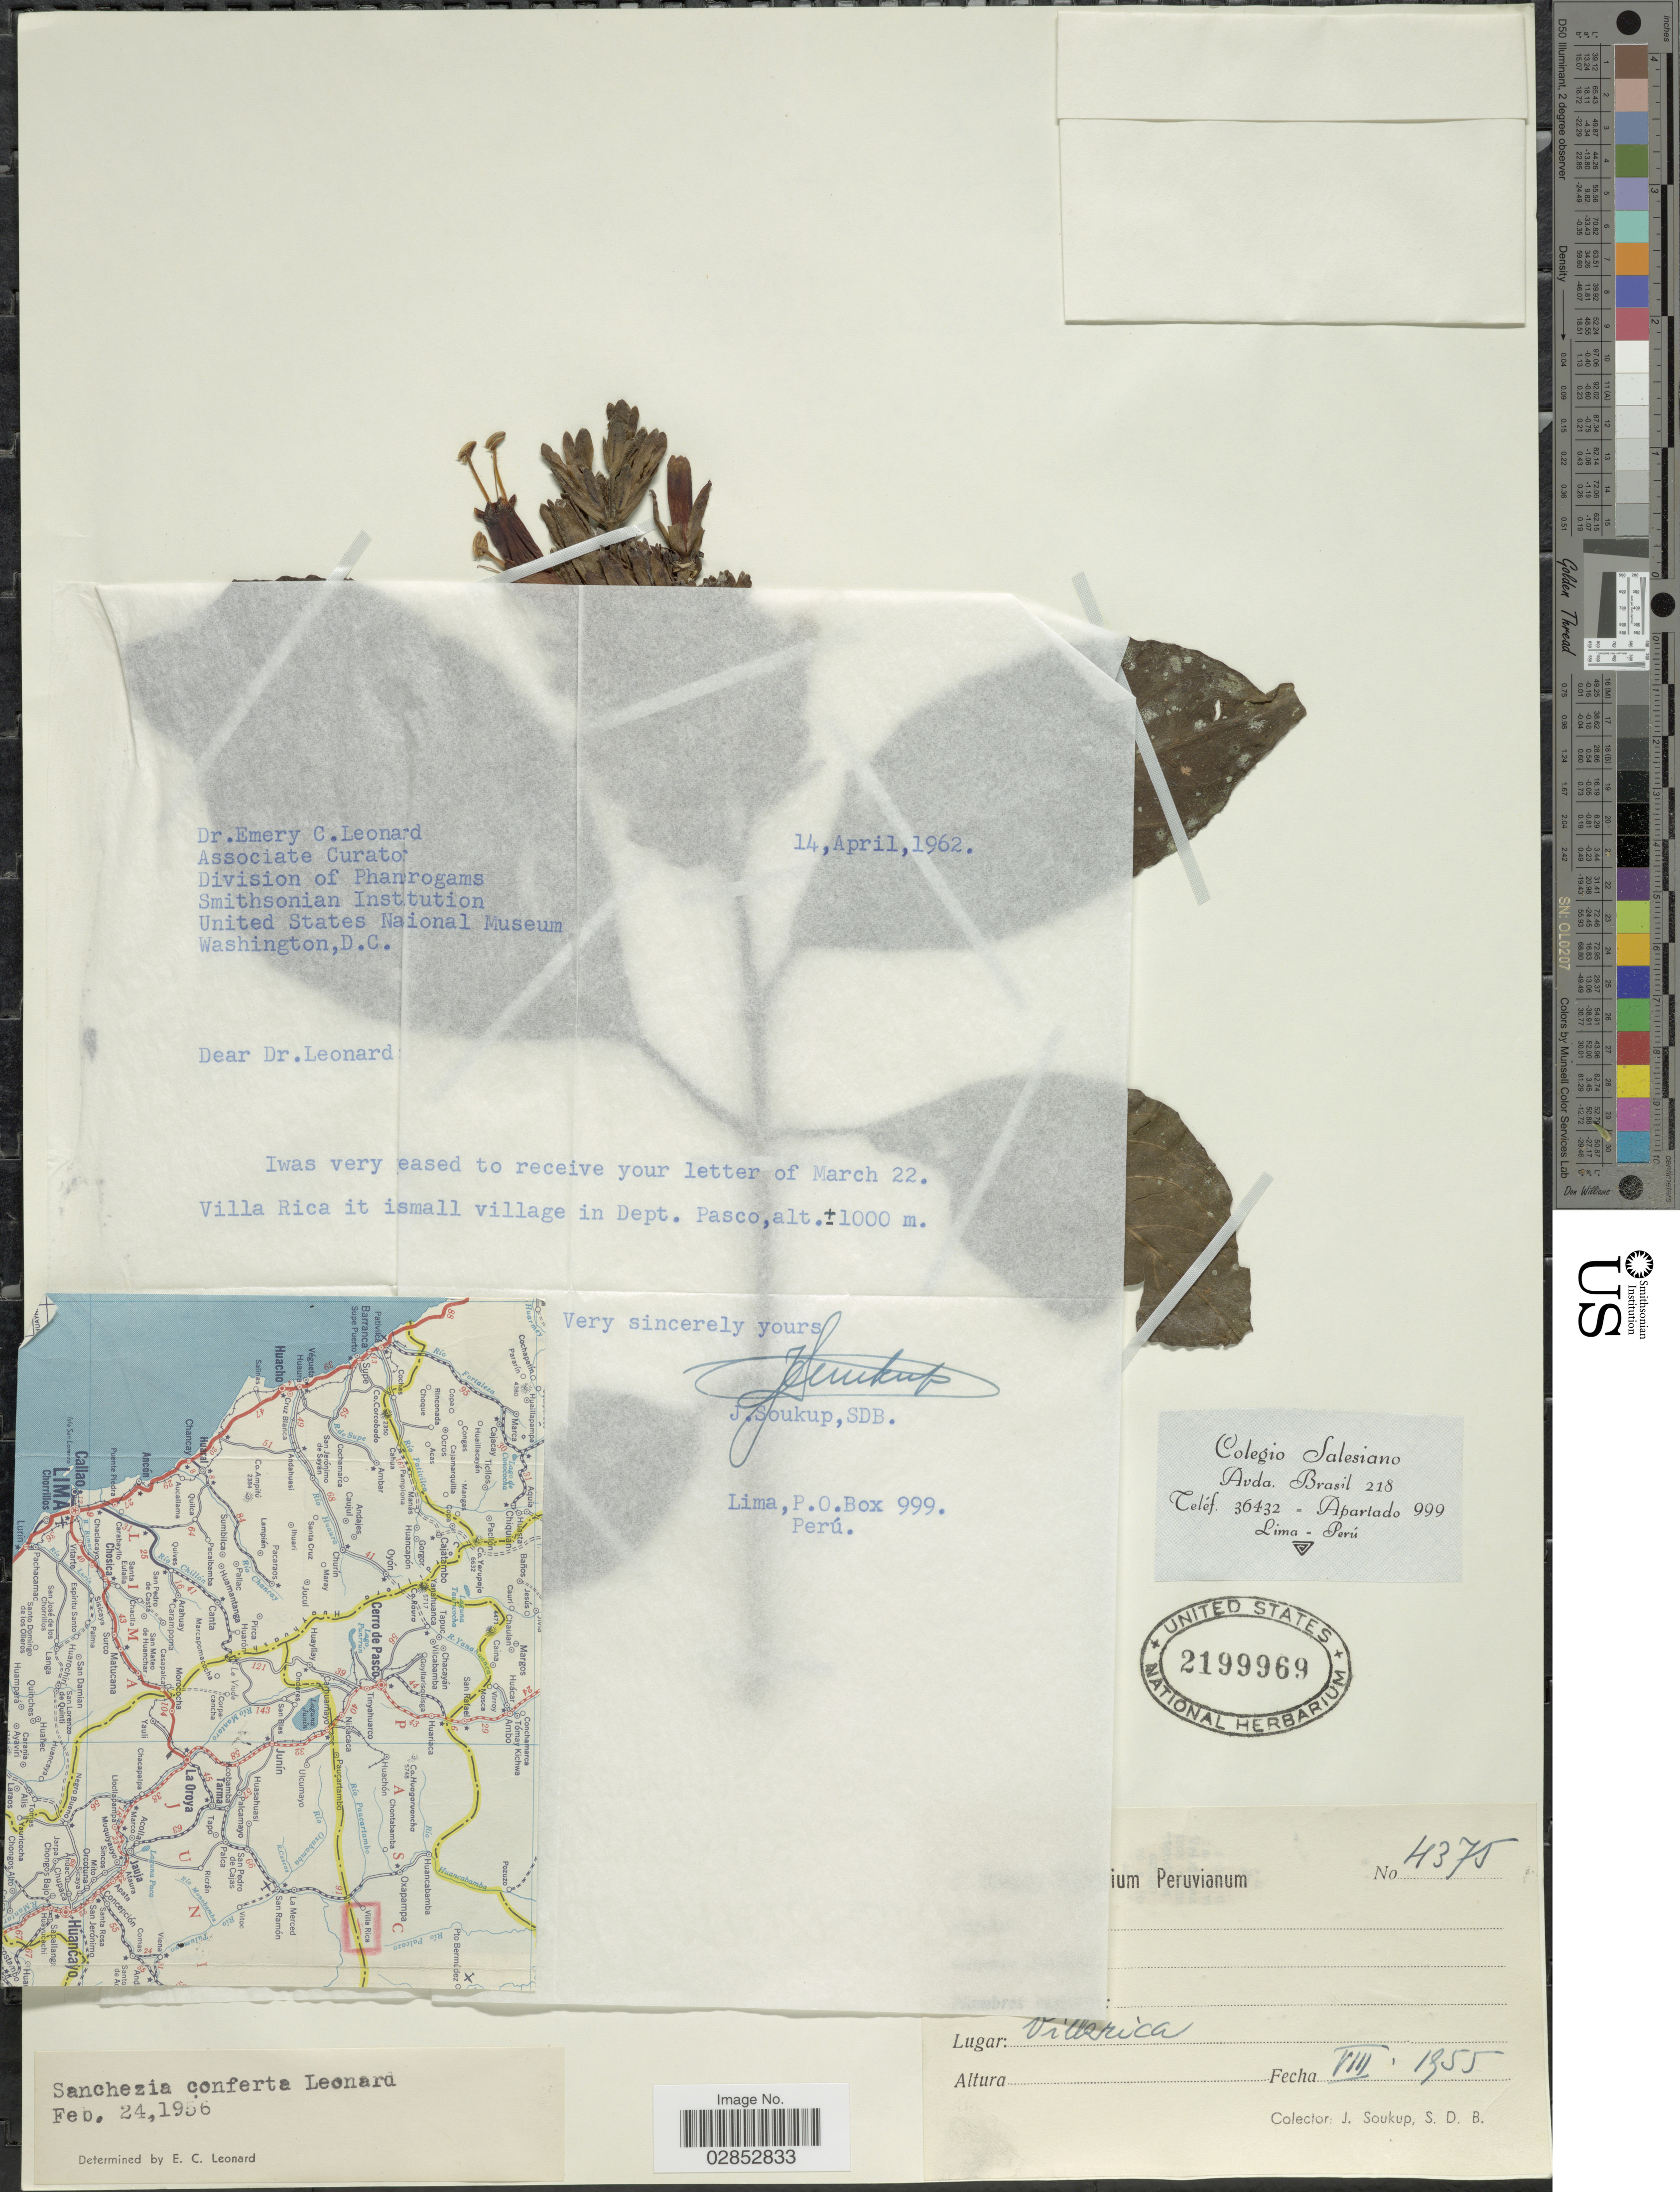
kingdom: Plantae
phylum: Tracheophyta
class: Magnoliopsida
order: Lamiales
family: Acanthaceae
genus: Sanchezia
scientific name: Sanchezia conferta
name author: Leonard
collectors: J. Soukup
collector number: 4375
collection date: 1955-08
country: Peru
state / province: Pasco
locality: Villa Rica it is small village in Dept. Pasco. Villarica.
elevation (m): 1000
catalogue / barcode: US 2199969